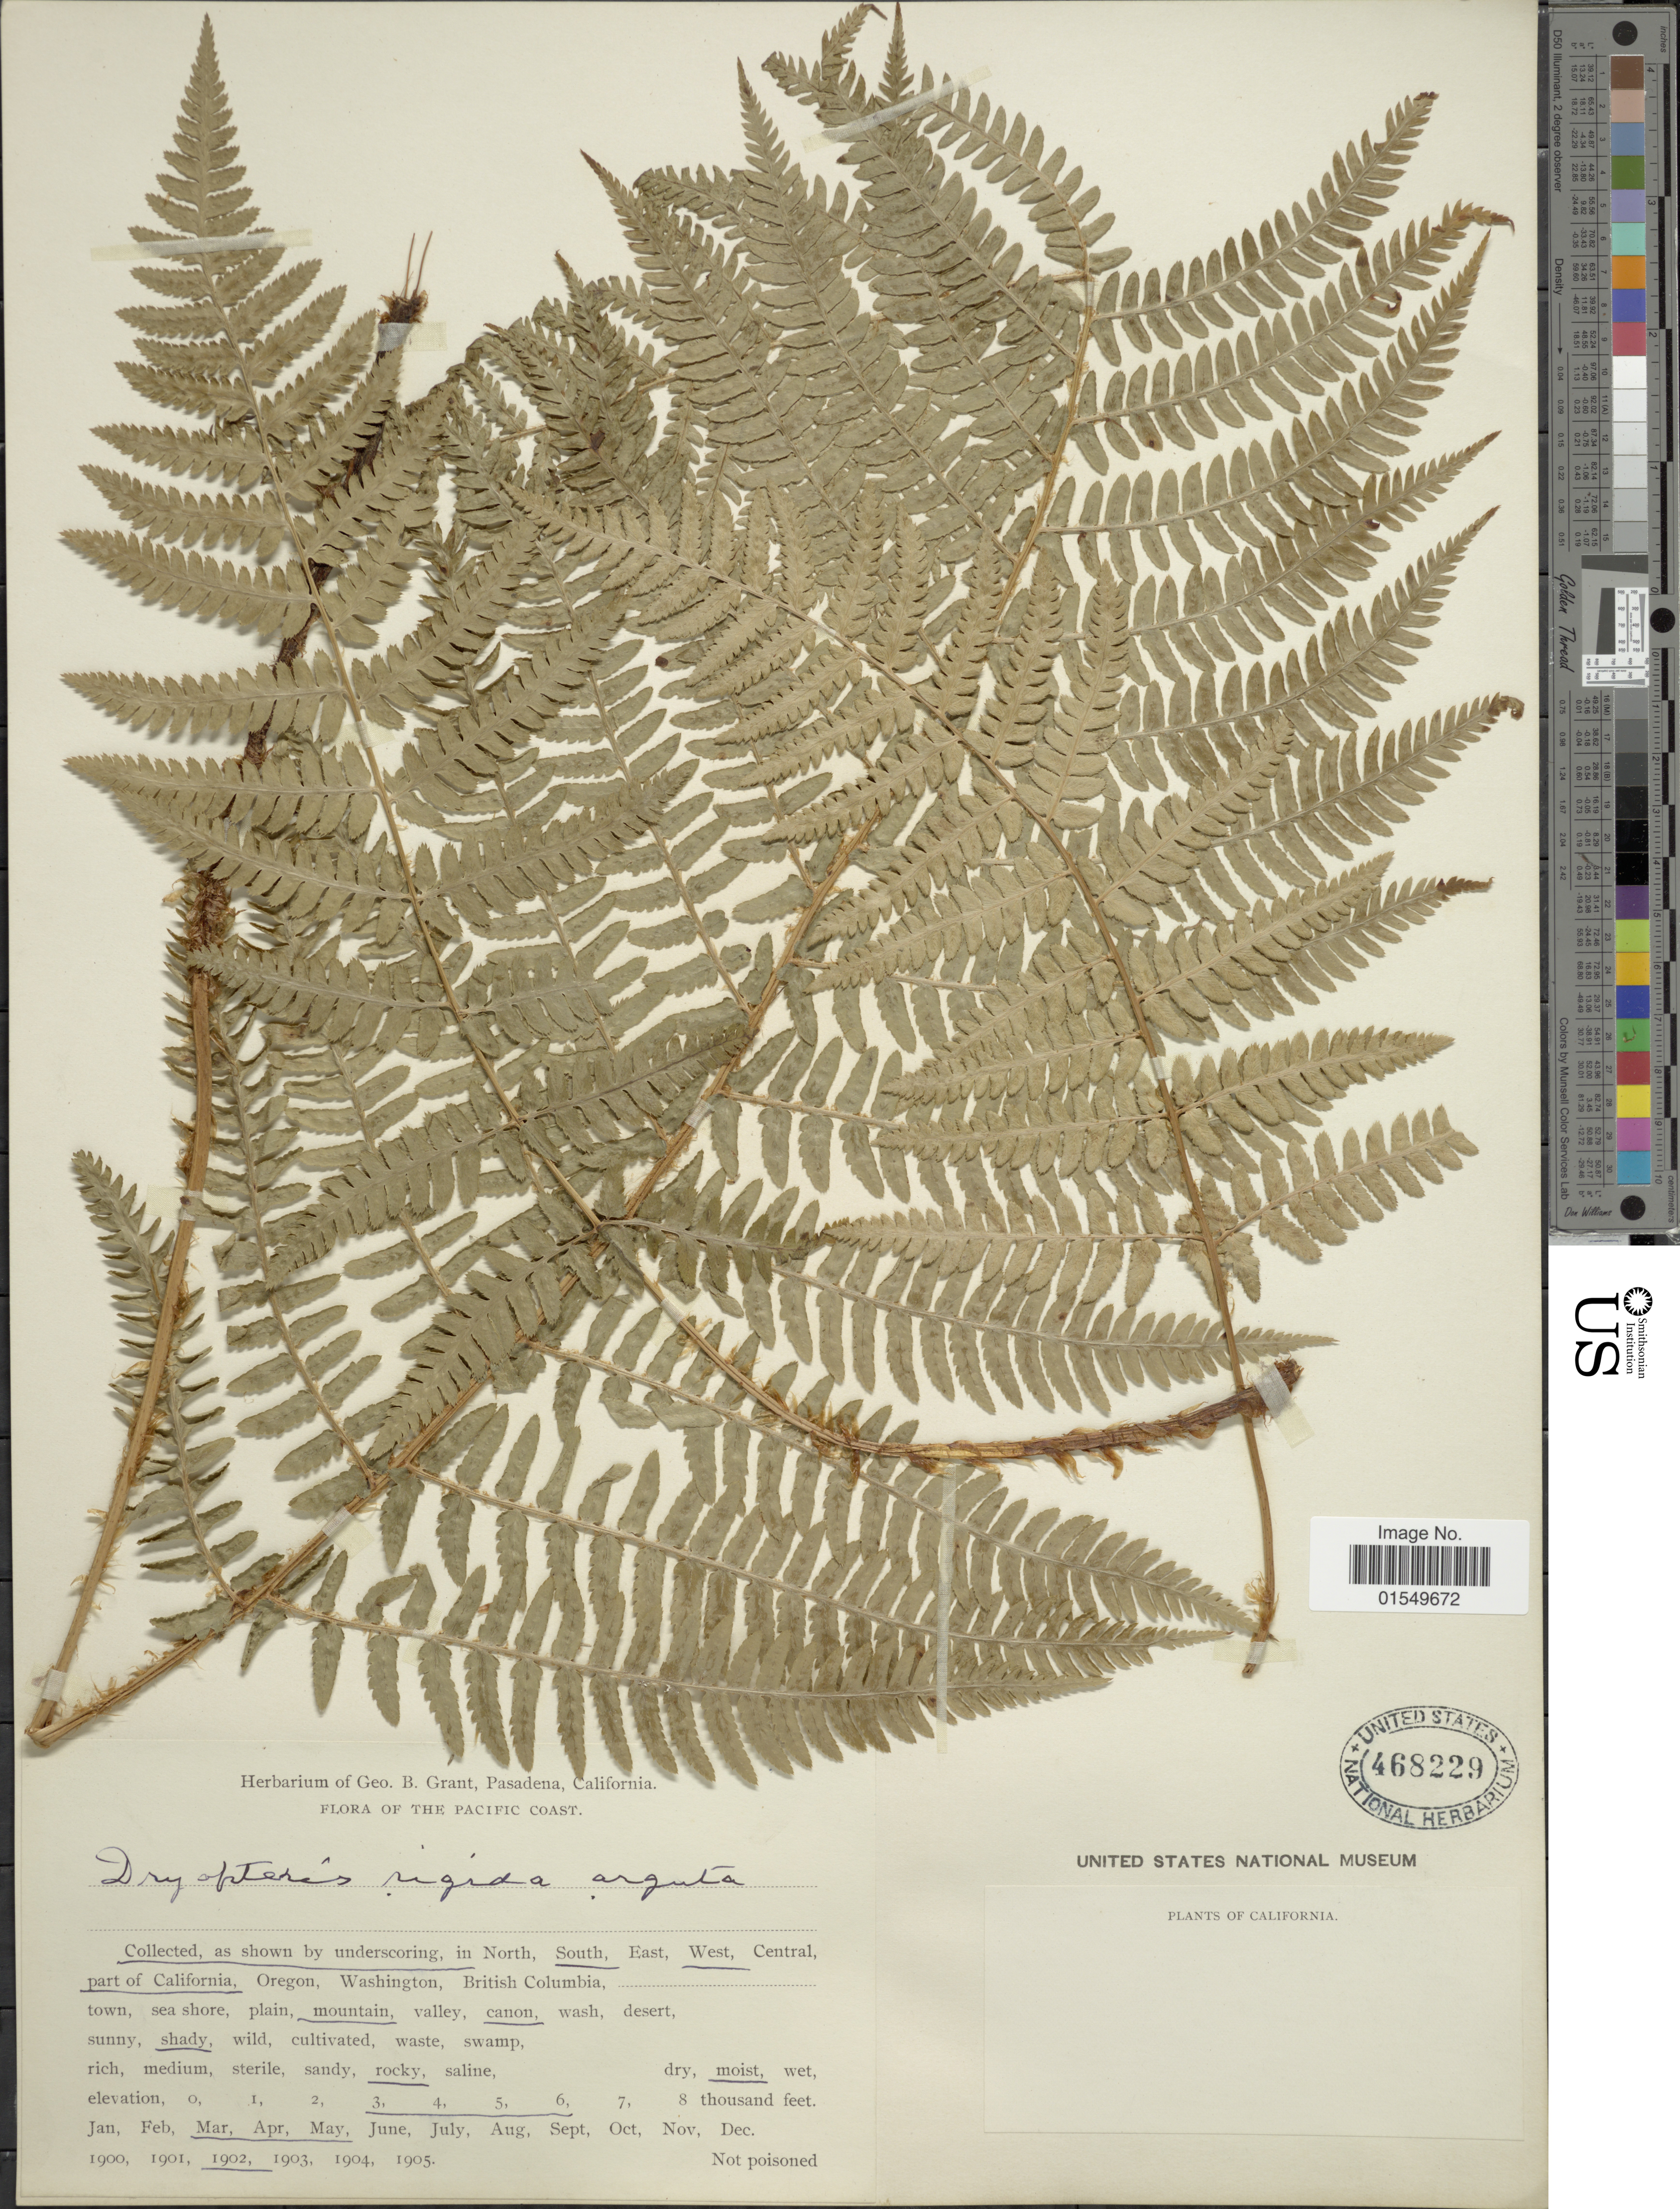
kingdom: Plantae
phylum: Tracheophyta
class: Polypodiopsida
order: Polypodiales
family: Dryopteridaceae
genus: Dryopteris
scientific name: Dryopteris arguta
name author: (Kaulf.) Maxon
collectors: ex herb. G. B. Grant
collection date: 1902-03/1902-06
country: United States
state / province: California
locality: South, West, part of California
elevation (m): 914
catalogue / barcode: US 468229